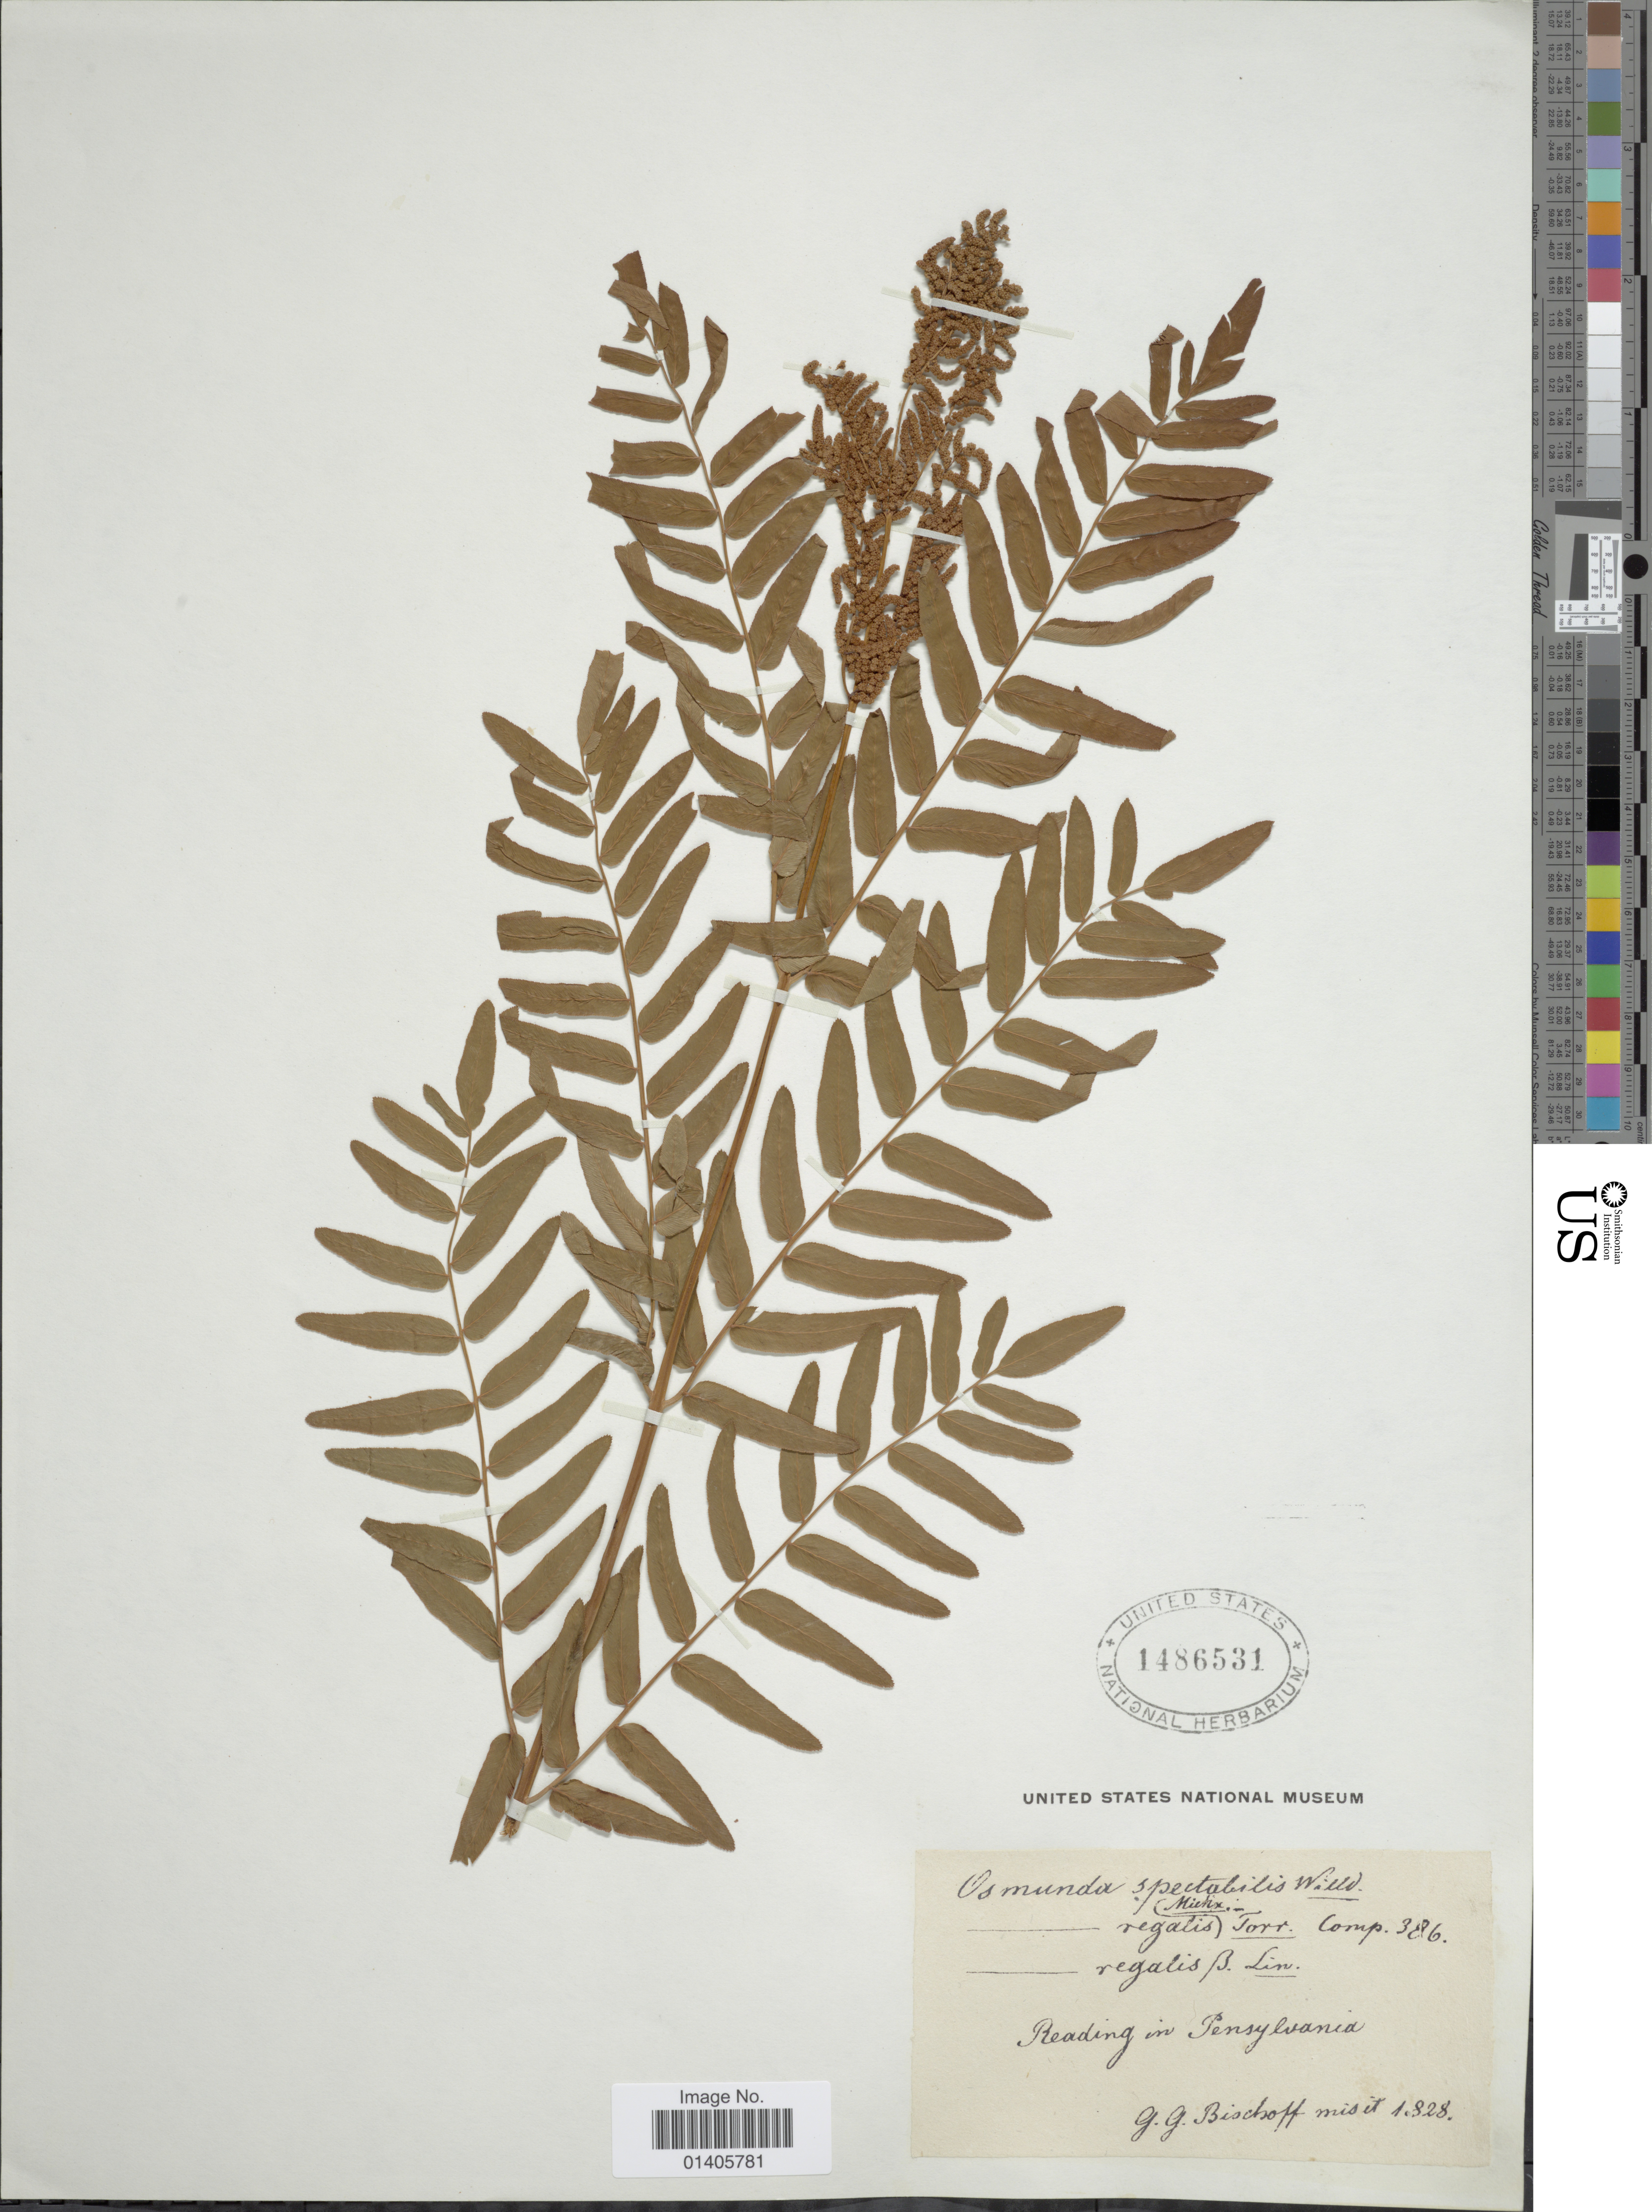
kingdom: Plantae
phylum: Tracheophyta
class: Polypodiopsida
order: Osmundales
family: Osmundaceae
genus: Osmunda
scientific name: Osmunda regalis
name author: L.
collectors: G. Bischoff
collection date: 1828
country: United States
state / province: Pennsylvania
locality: Reading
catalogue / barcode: US 1486531